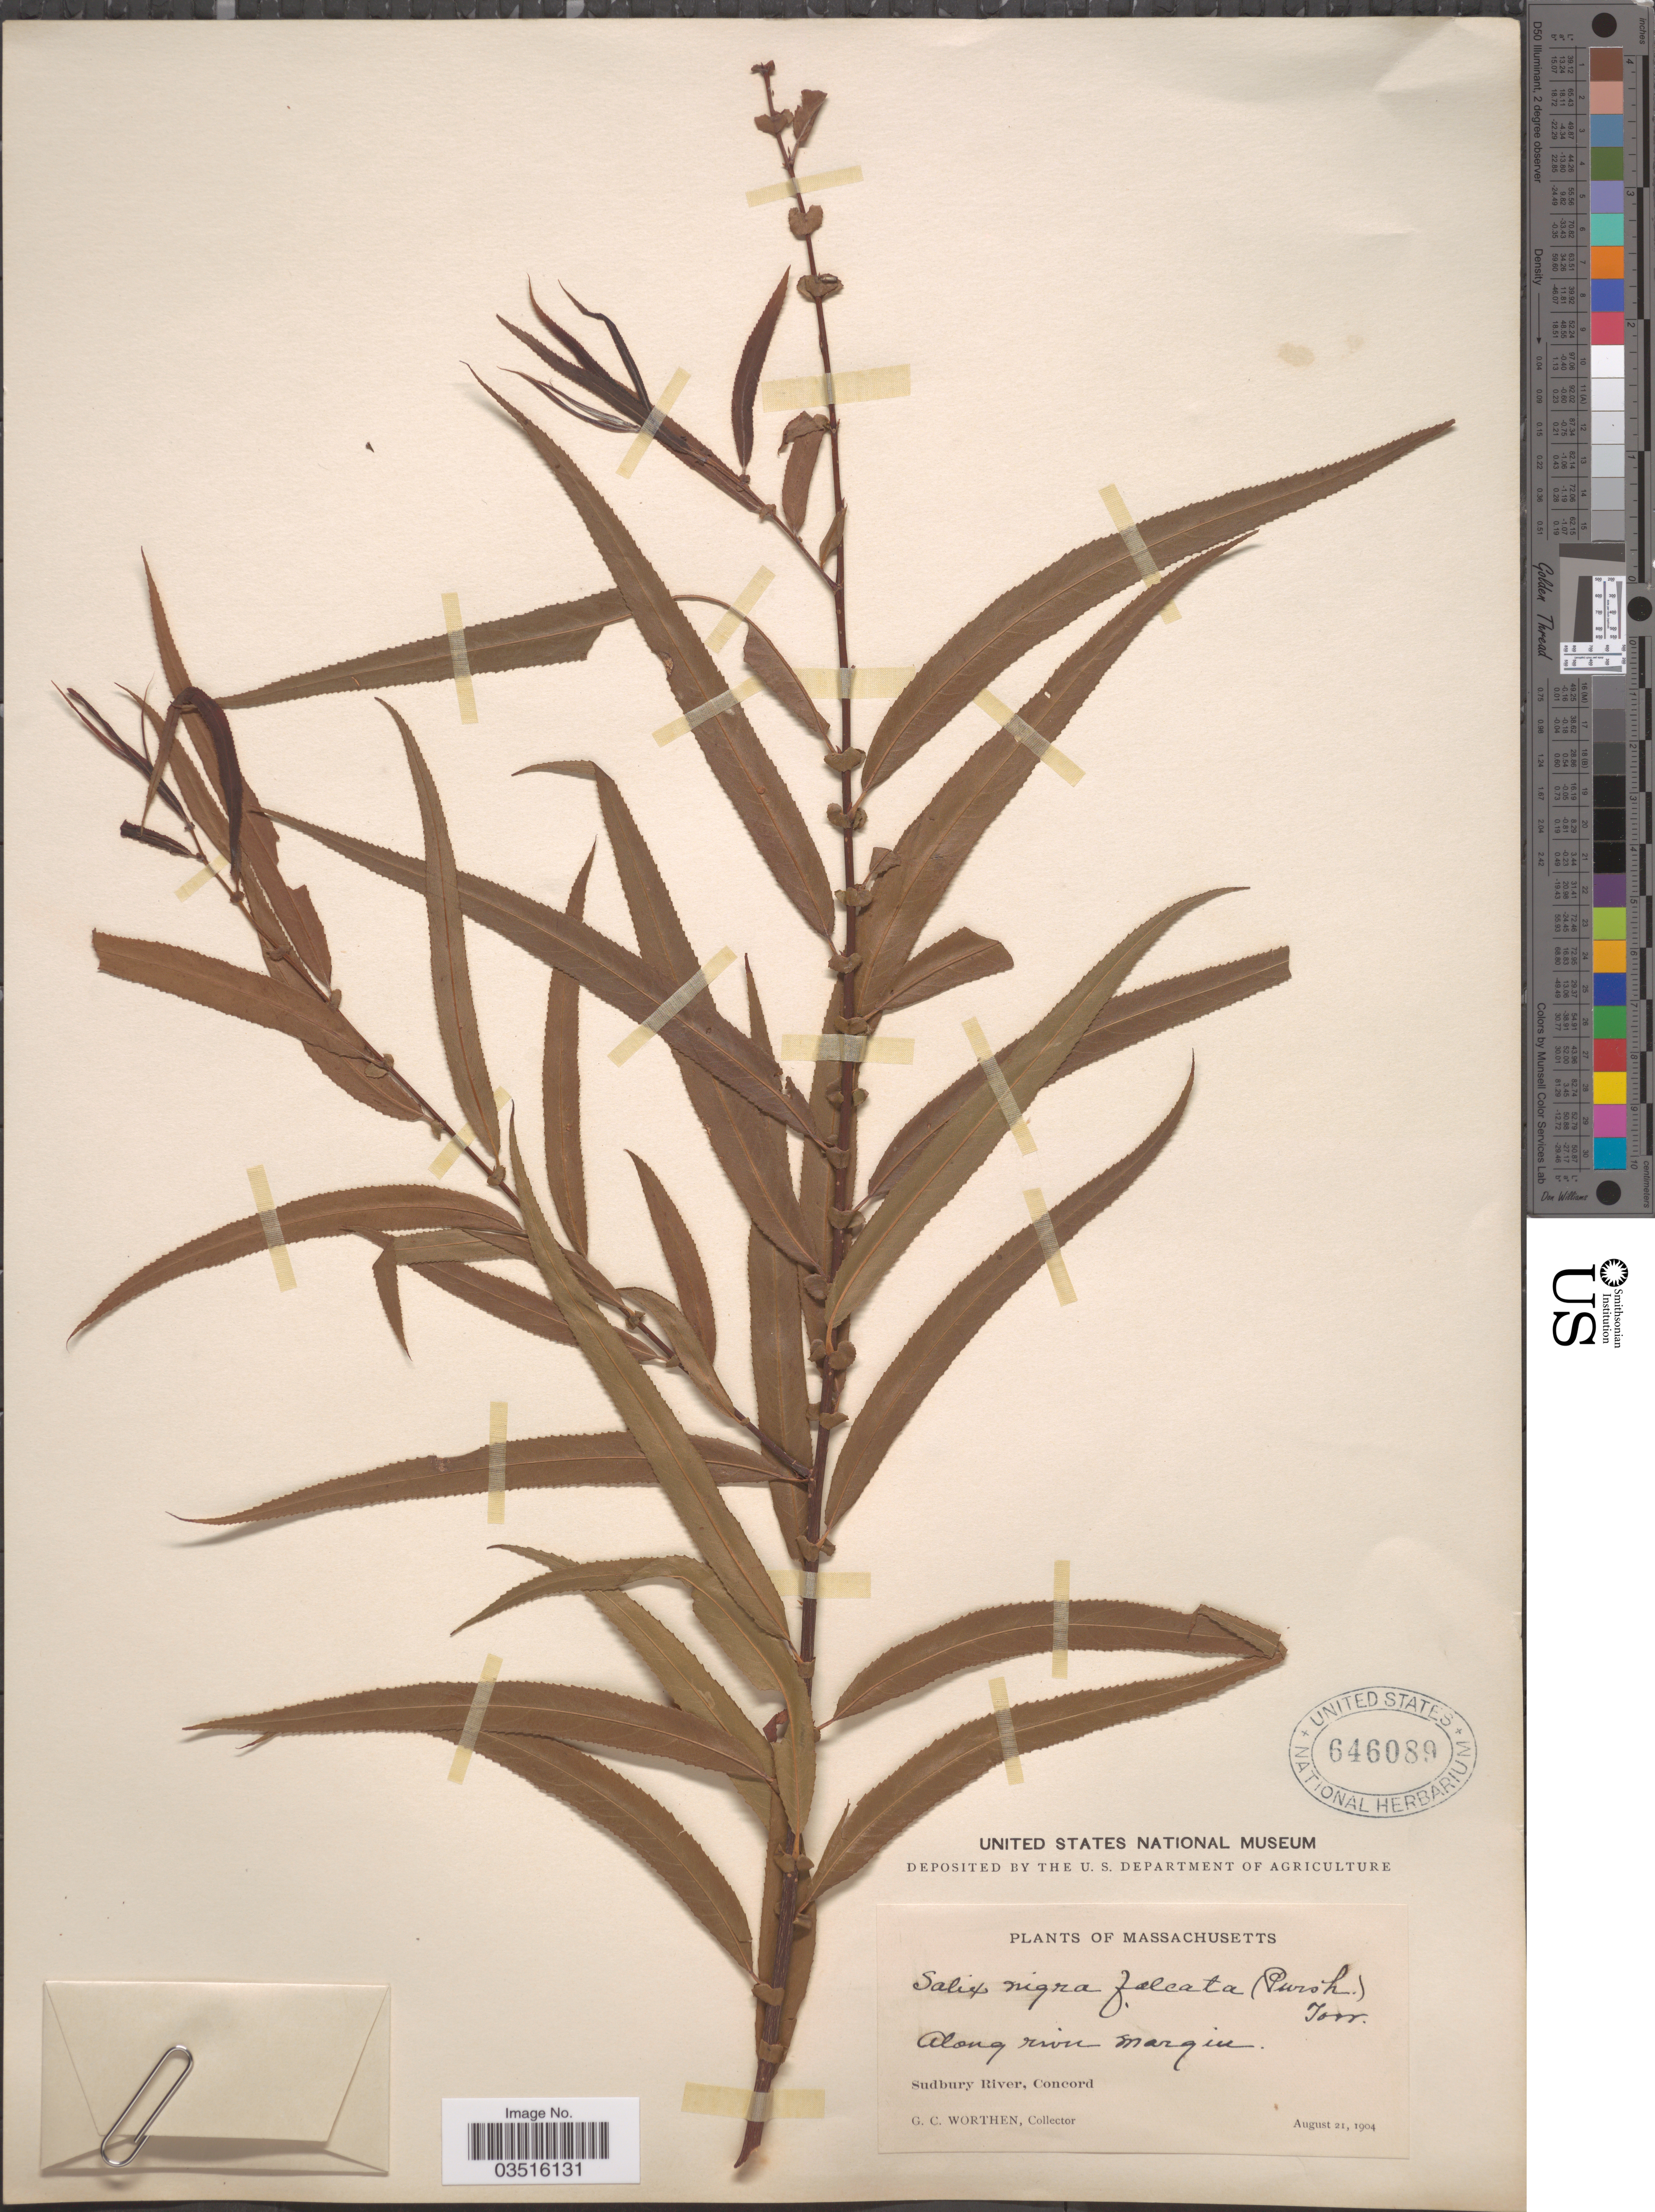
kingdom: Plantae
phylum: Tracheophyta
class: Magnoliopsida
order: Malpighiales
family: Salicaceae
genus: Salix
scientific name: Salix nigra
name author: Marshall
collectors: G. Worthen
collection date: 1904-08-21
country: United States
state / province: Massachusetts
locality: Along river margin. Sudbury River, Concord.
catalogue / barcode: US 646089